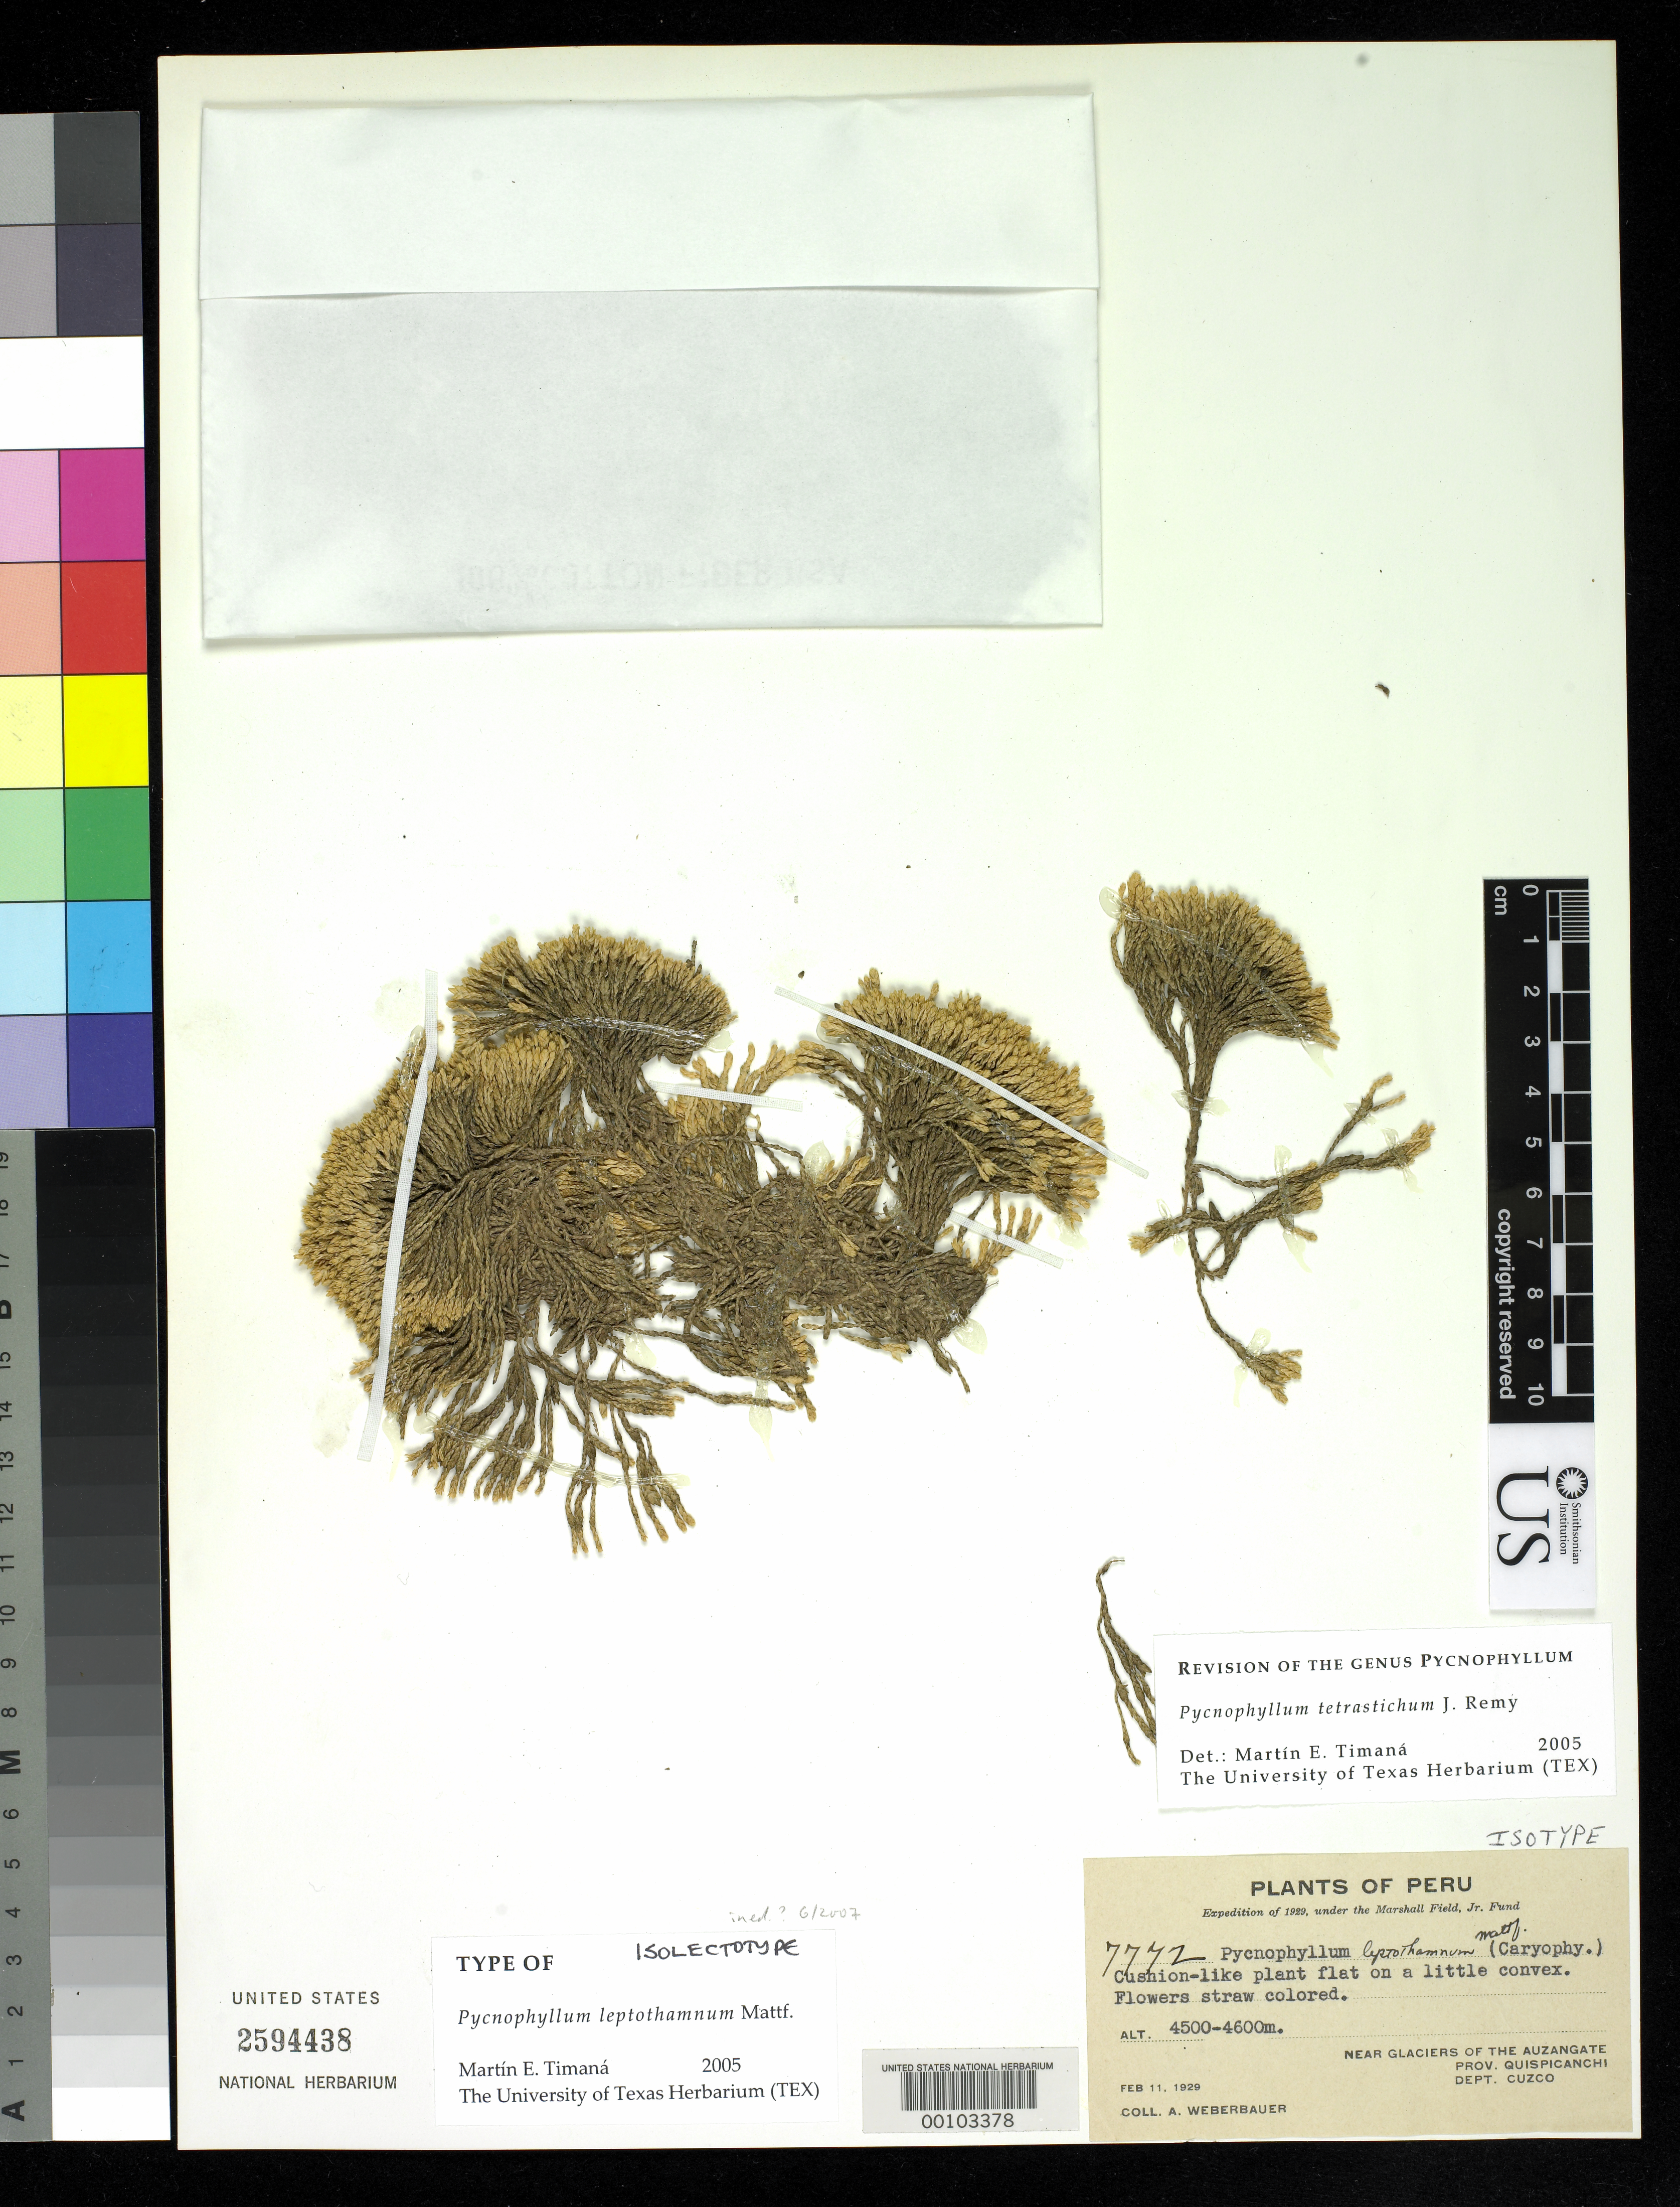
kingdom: Plantae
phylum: Tracheophyta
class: Magnoliopsida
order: Caryophyllales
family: Caryophyllaceae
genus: Pycnophyllum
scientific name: Pycnophyllum leptothamnum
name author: Mattf.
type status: Isotype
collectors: A. Weberbauer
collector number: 7772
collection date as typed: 11 Feb 1929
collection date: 1929-02-11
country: Peru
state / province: Cusco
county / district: Quispicanchis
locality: near Auzangate Glaciers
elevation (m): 4500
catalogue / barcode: US 2594438